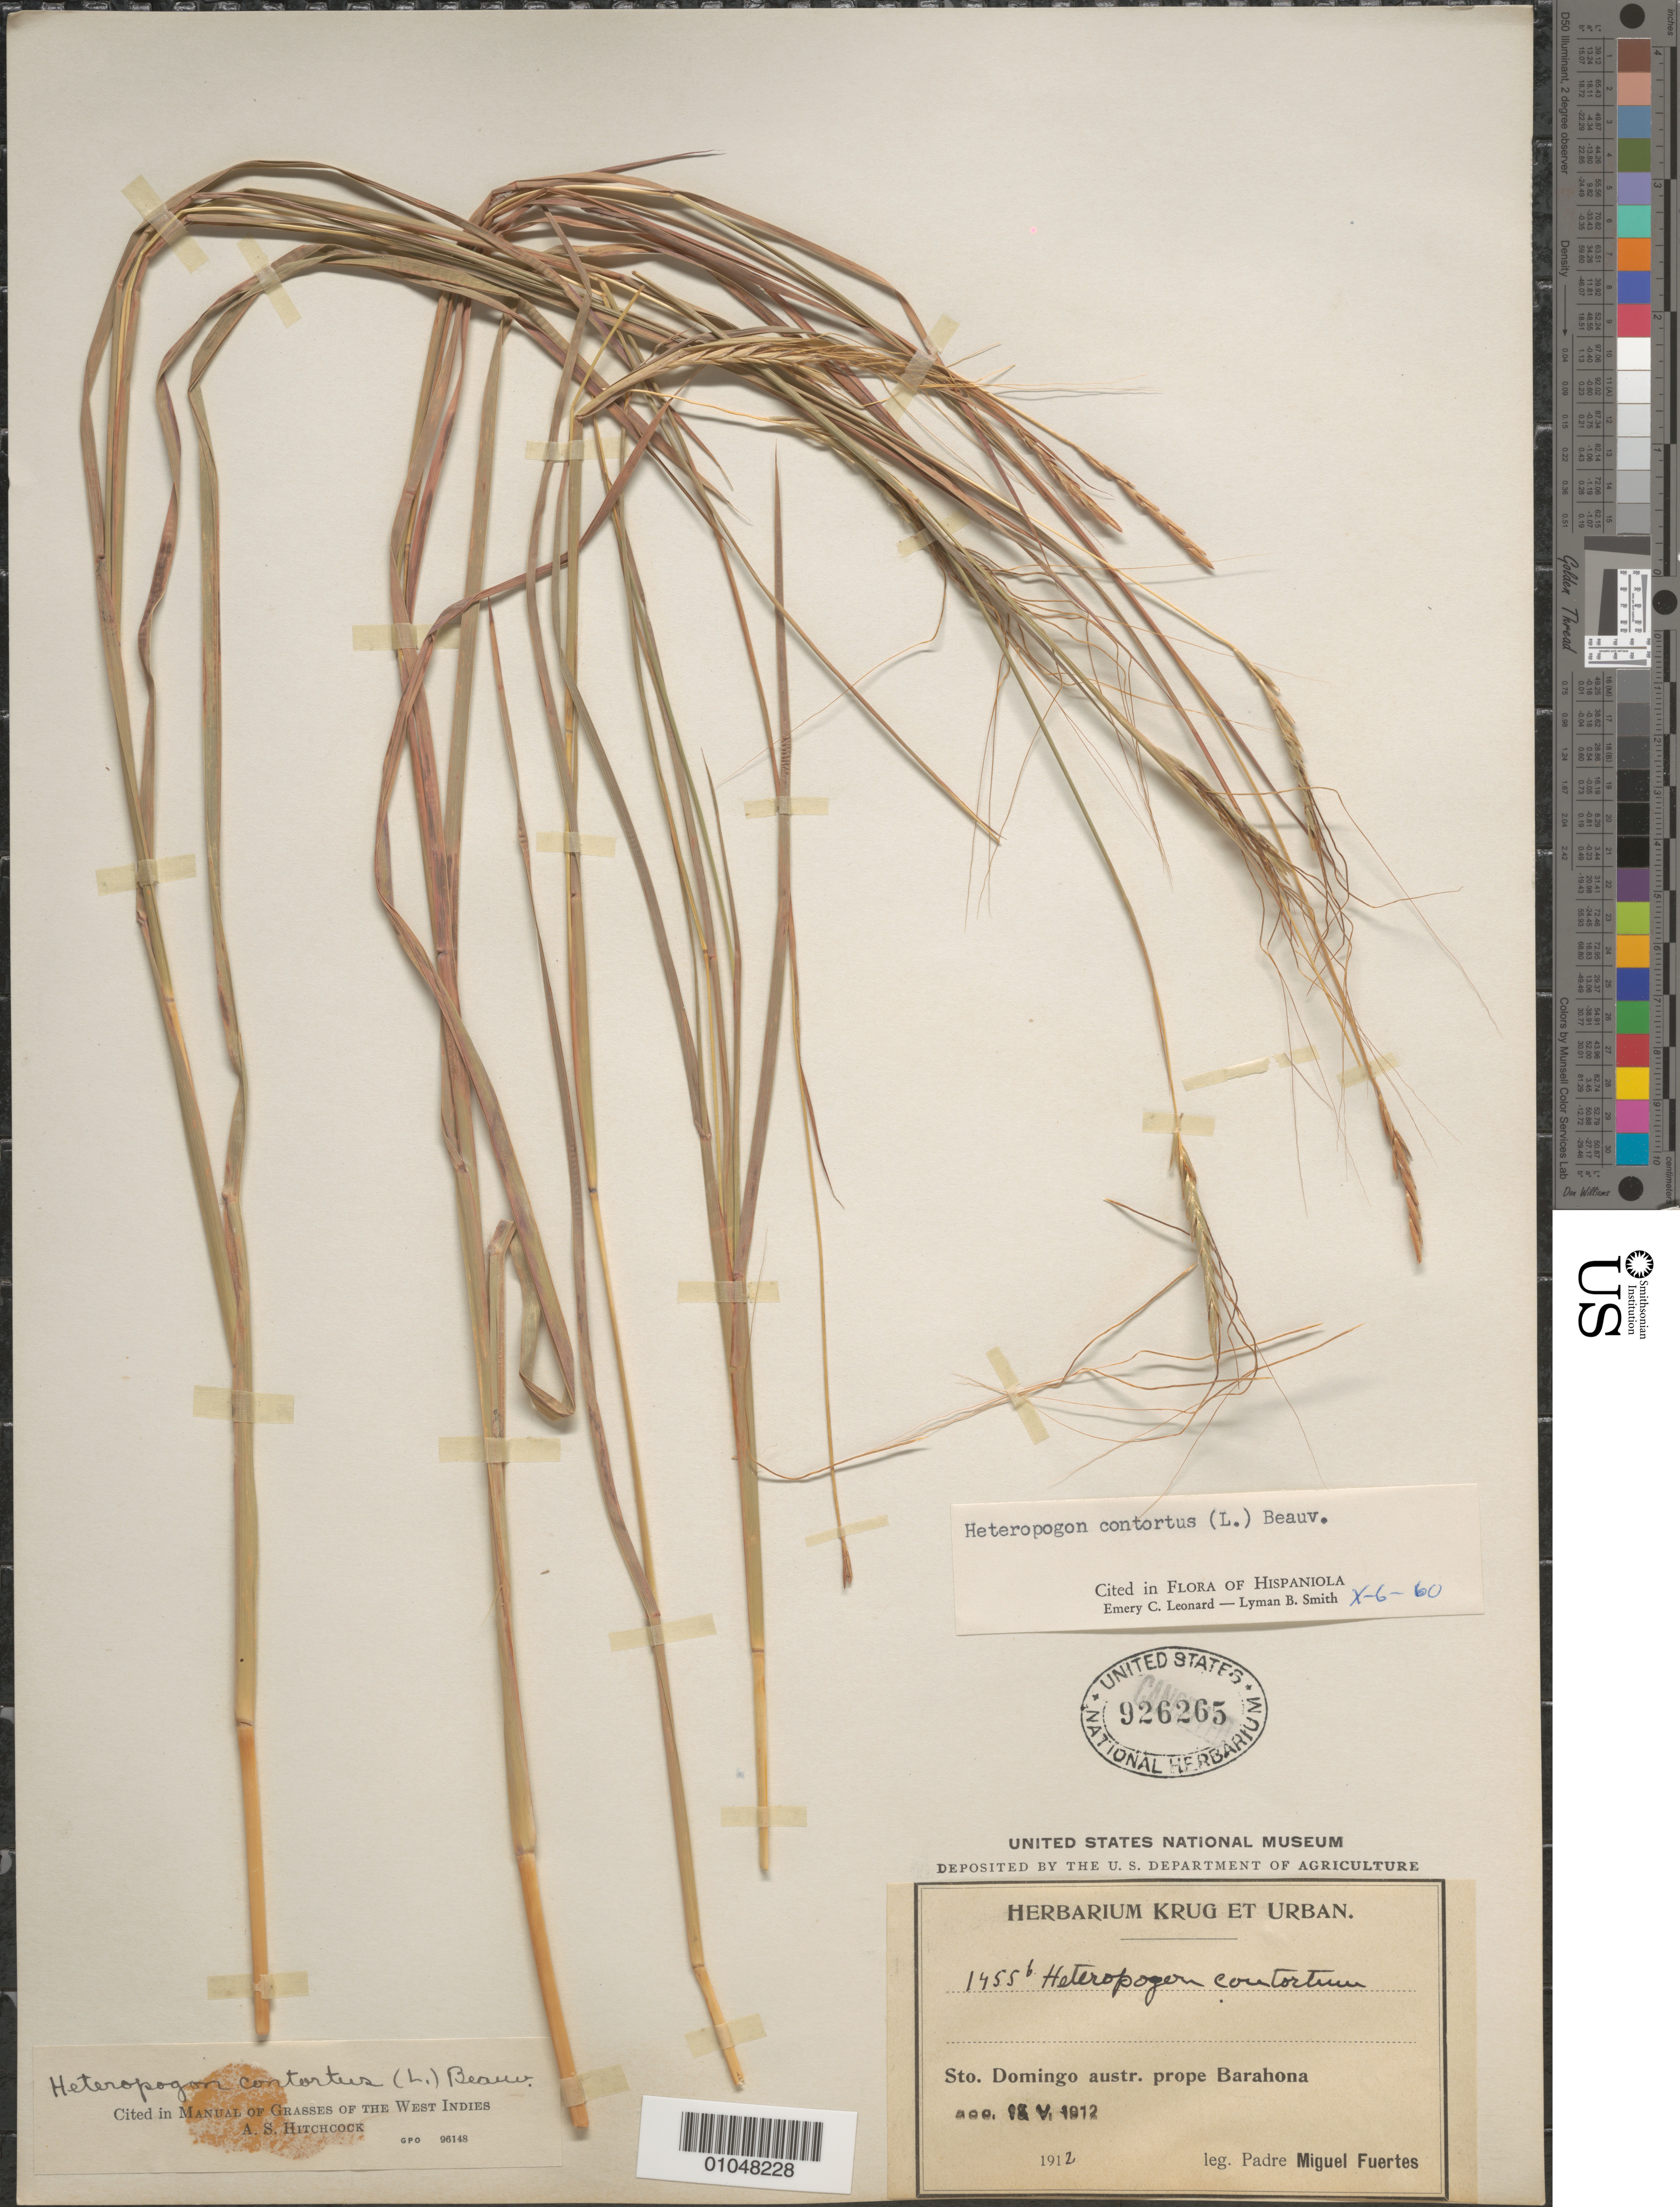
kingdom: Plantae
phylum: Tracheophyta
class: Liliopsida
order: Poales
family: Poaceae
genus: Heteropogon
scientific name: Heteropogon contortus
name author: (L.) P. Beauv. ex Roem. & Schult.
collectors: M. D. Fuertes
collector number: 1455b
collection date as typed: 15 May 1912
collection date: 1912-05-15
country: Dominican Republic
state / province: Barahona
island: Hispaniola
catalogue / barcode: US 926265